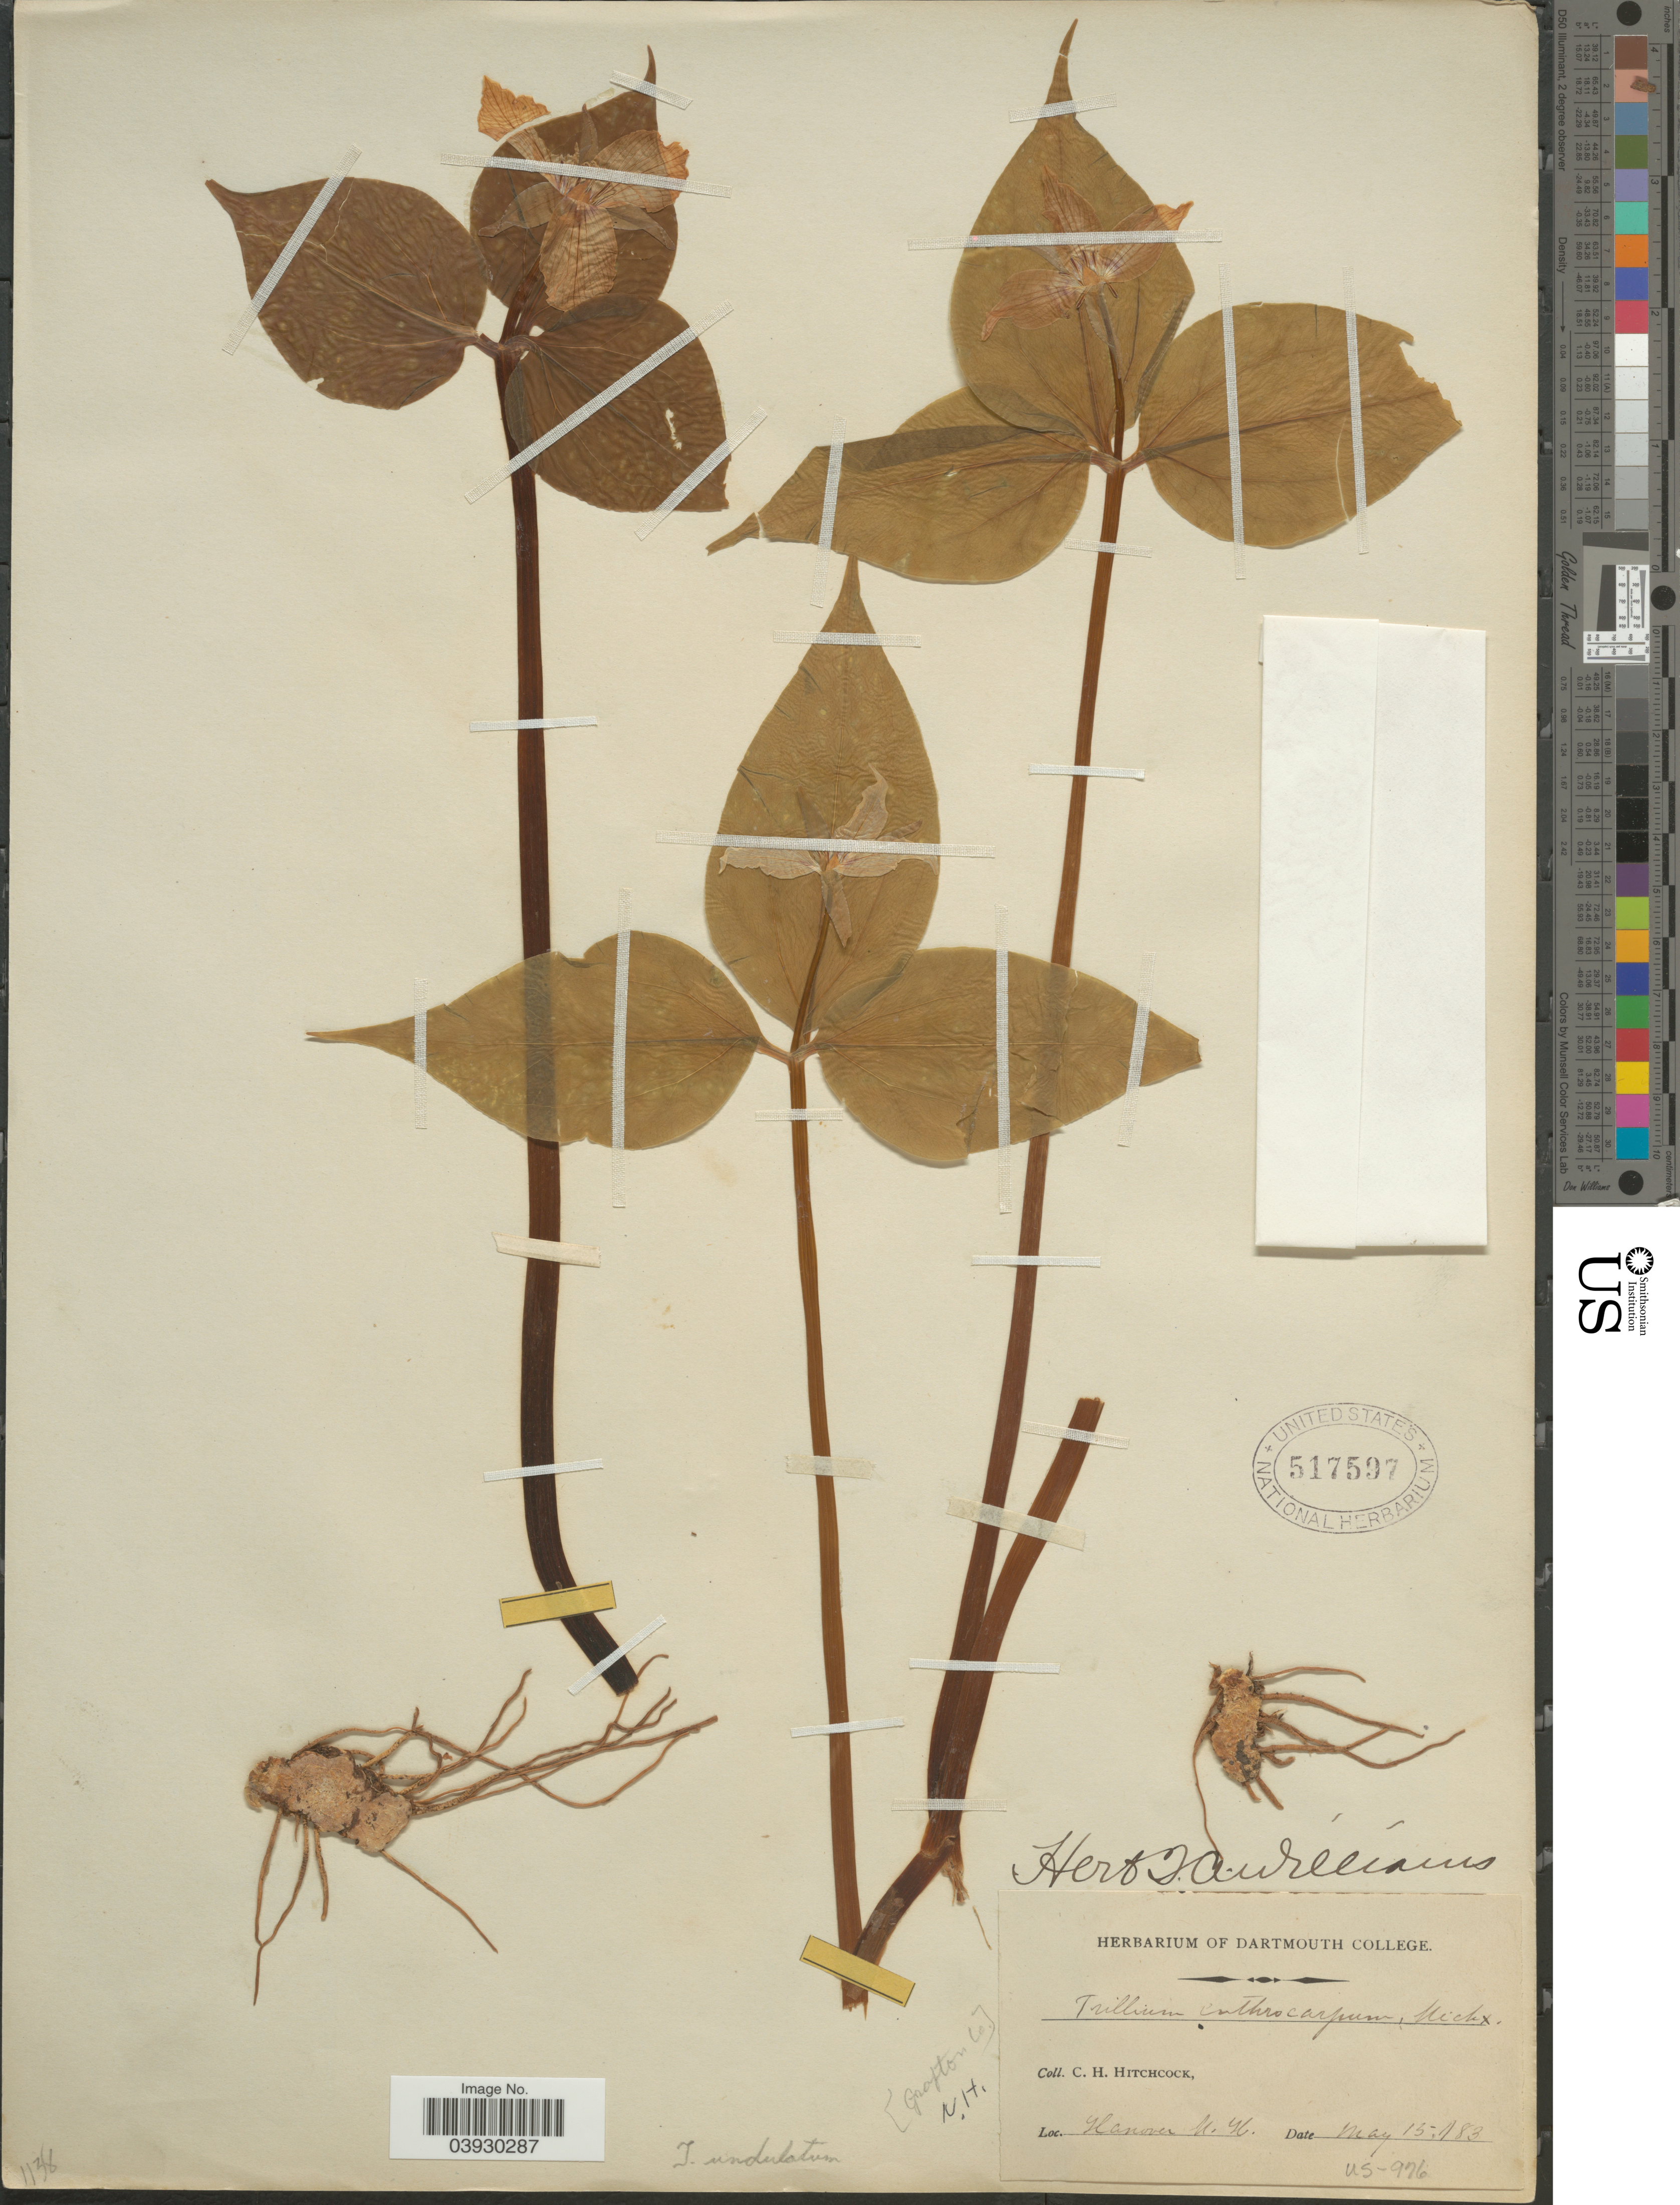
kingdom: Plantae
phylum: Tracheophyta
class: Liliopsida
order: Liliales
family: Melanthiaceae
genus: Trillium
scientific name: Trillium undulatum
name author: Willd.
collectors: C. Hitchcock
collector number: US-976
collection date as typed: May 15 183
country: United States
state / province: New Hampshire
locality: Hanover. Grafton Co.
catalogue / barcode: US 517597